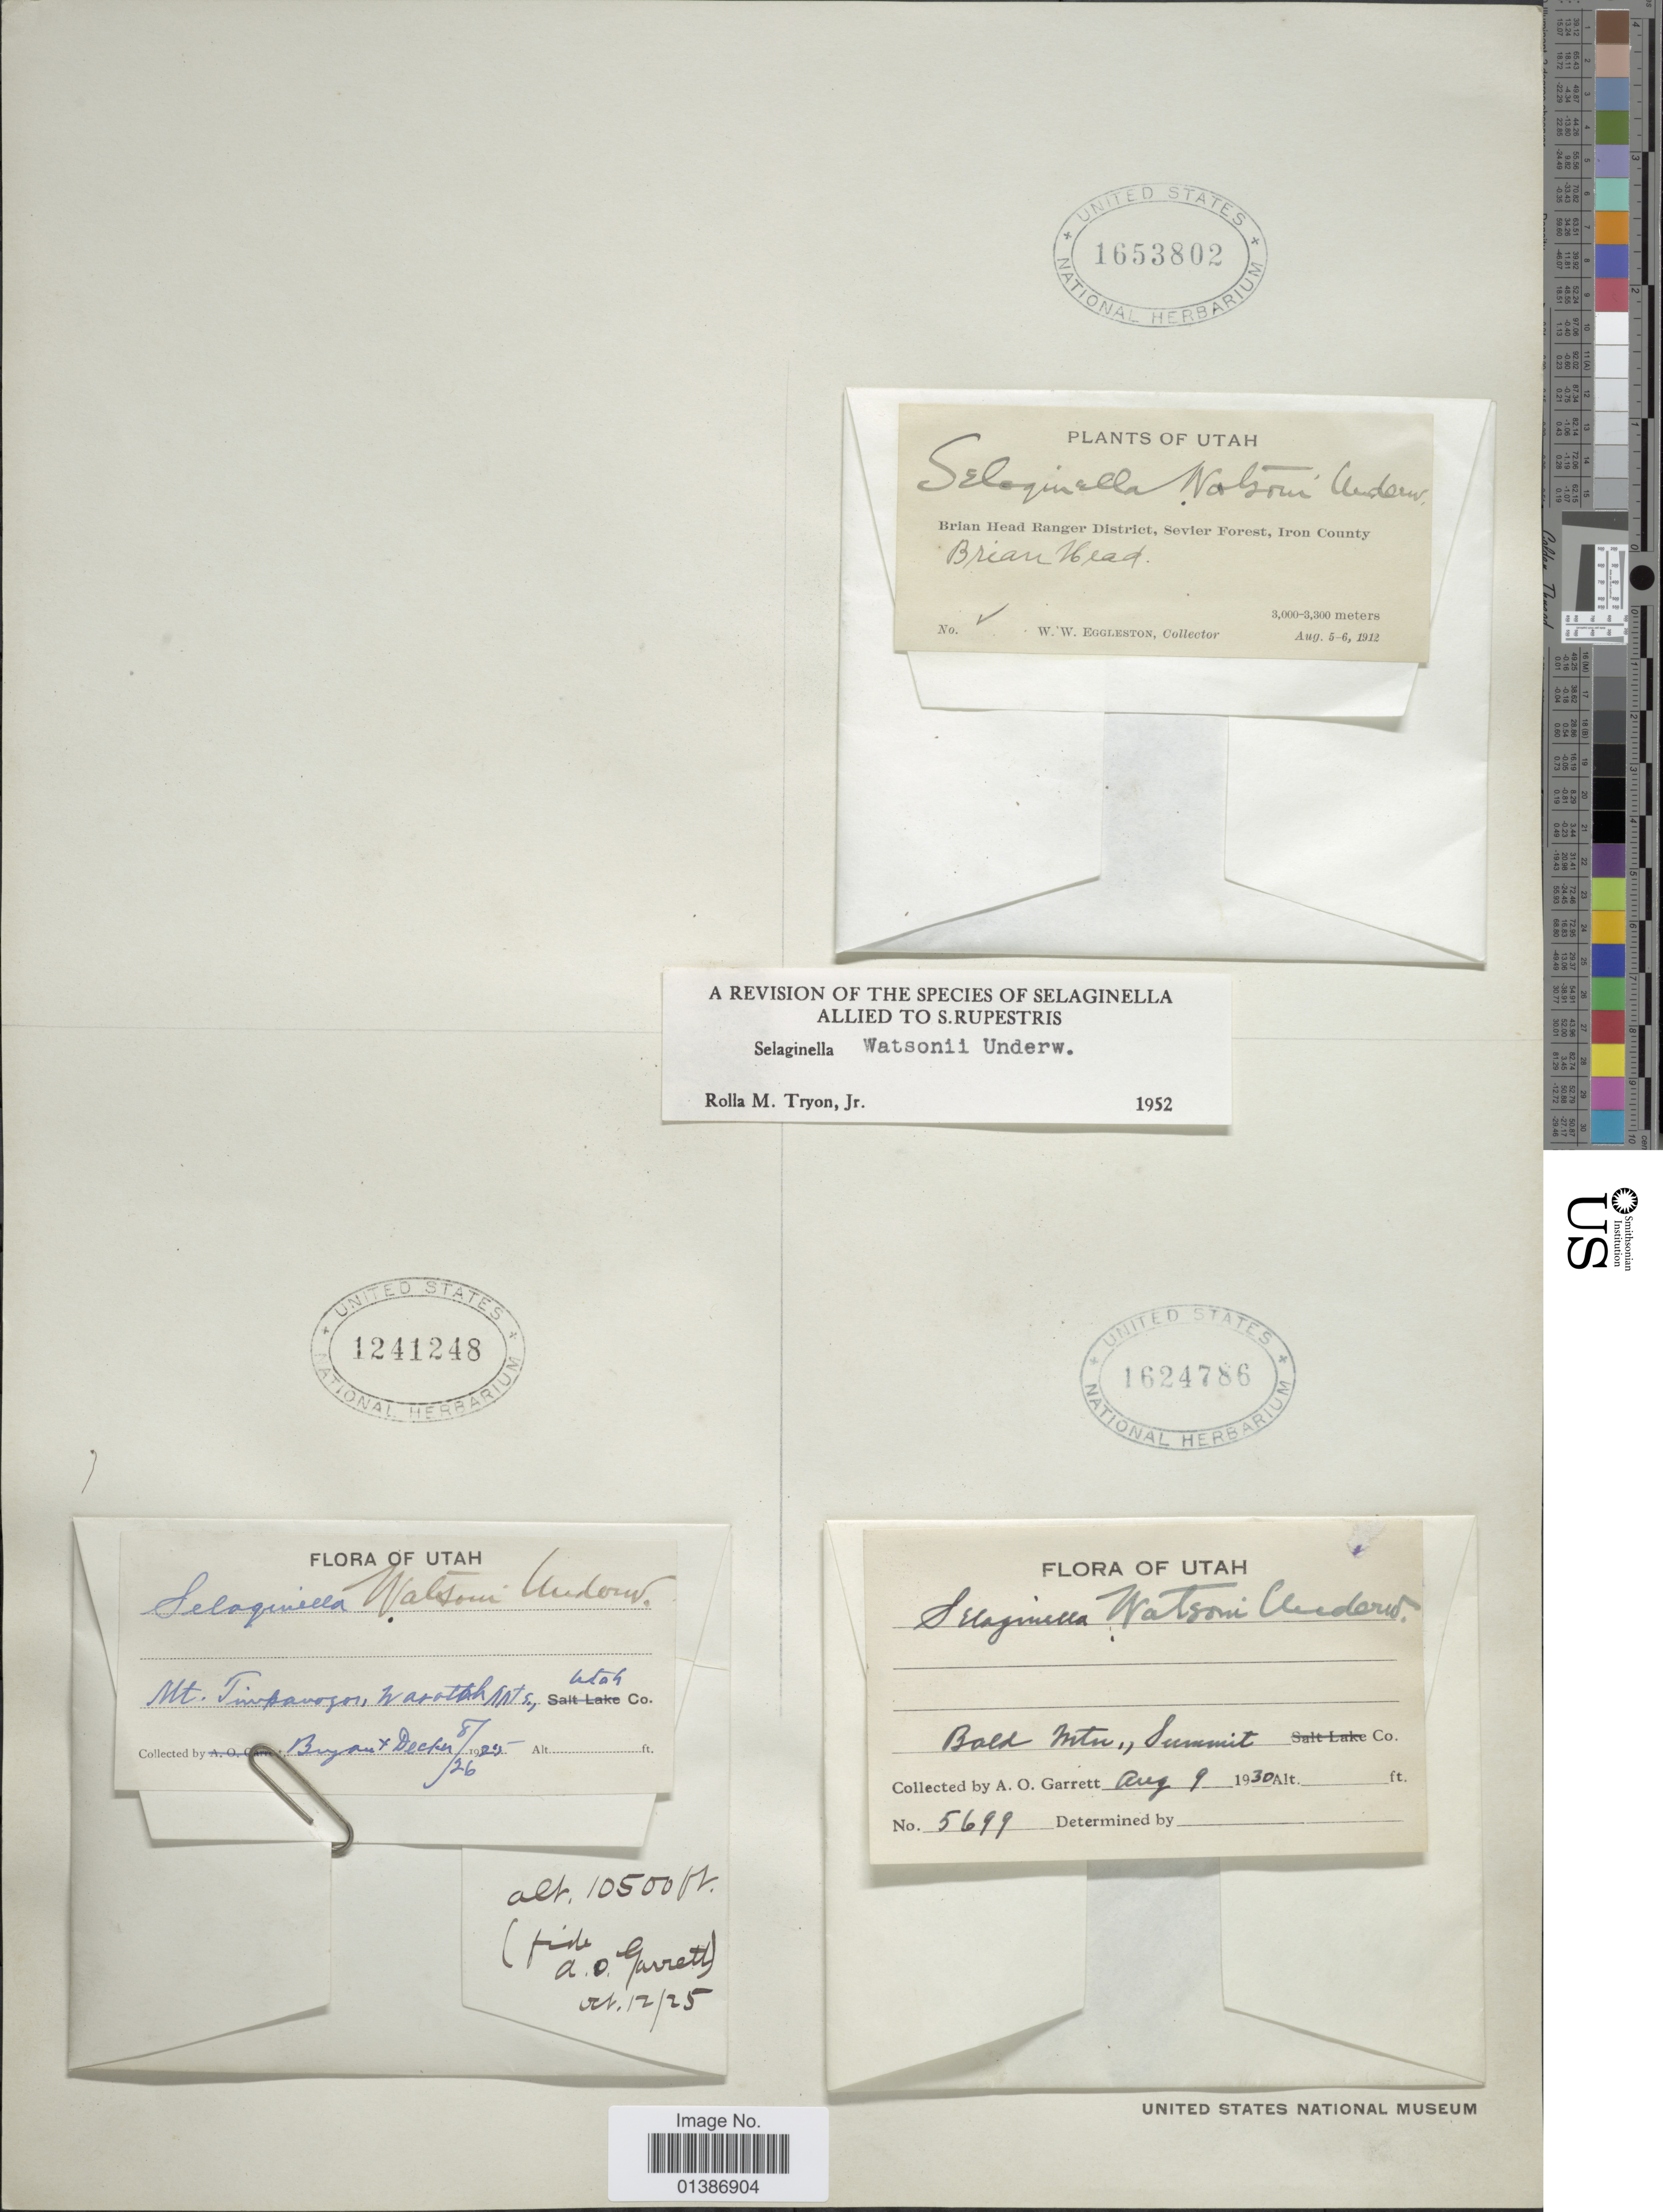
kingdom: Plantae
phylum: Tracheophyta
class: Lycopodiopsida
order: Selaginellales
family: Selaginellaceae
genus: Selaginella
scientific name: Selaginella watsonii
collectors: W. W. Eggleston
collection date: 1912-08-05/1912-08-06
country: United States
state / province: Utah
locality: Brian Head Ranger District, Sevier Forest, Iron County, Brian Head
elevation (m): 3000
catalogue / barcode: US 1653802-3